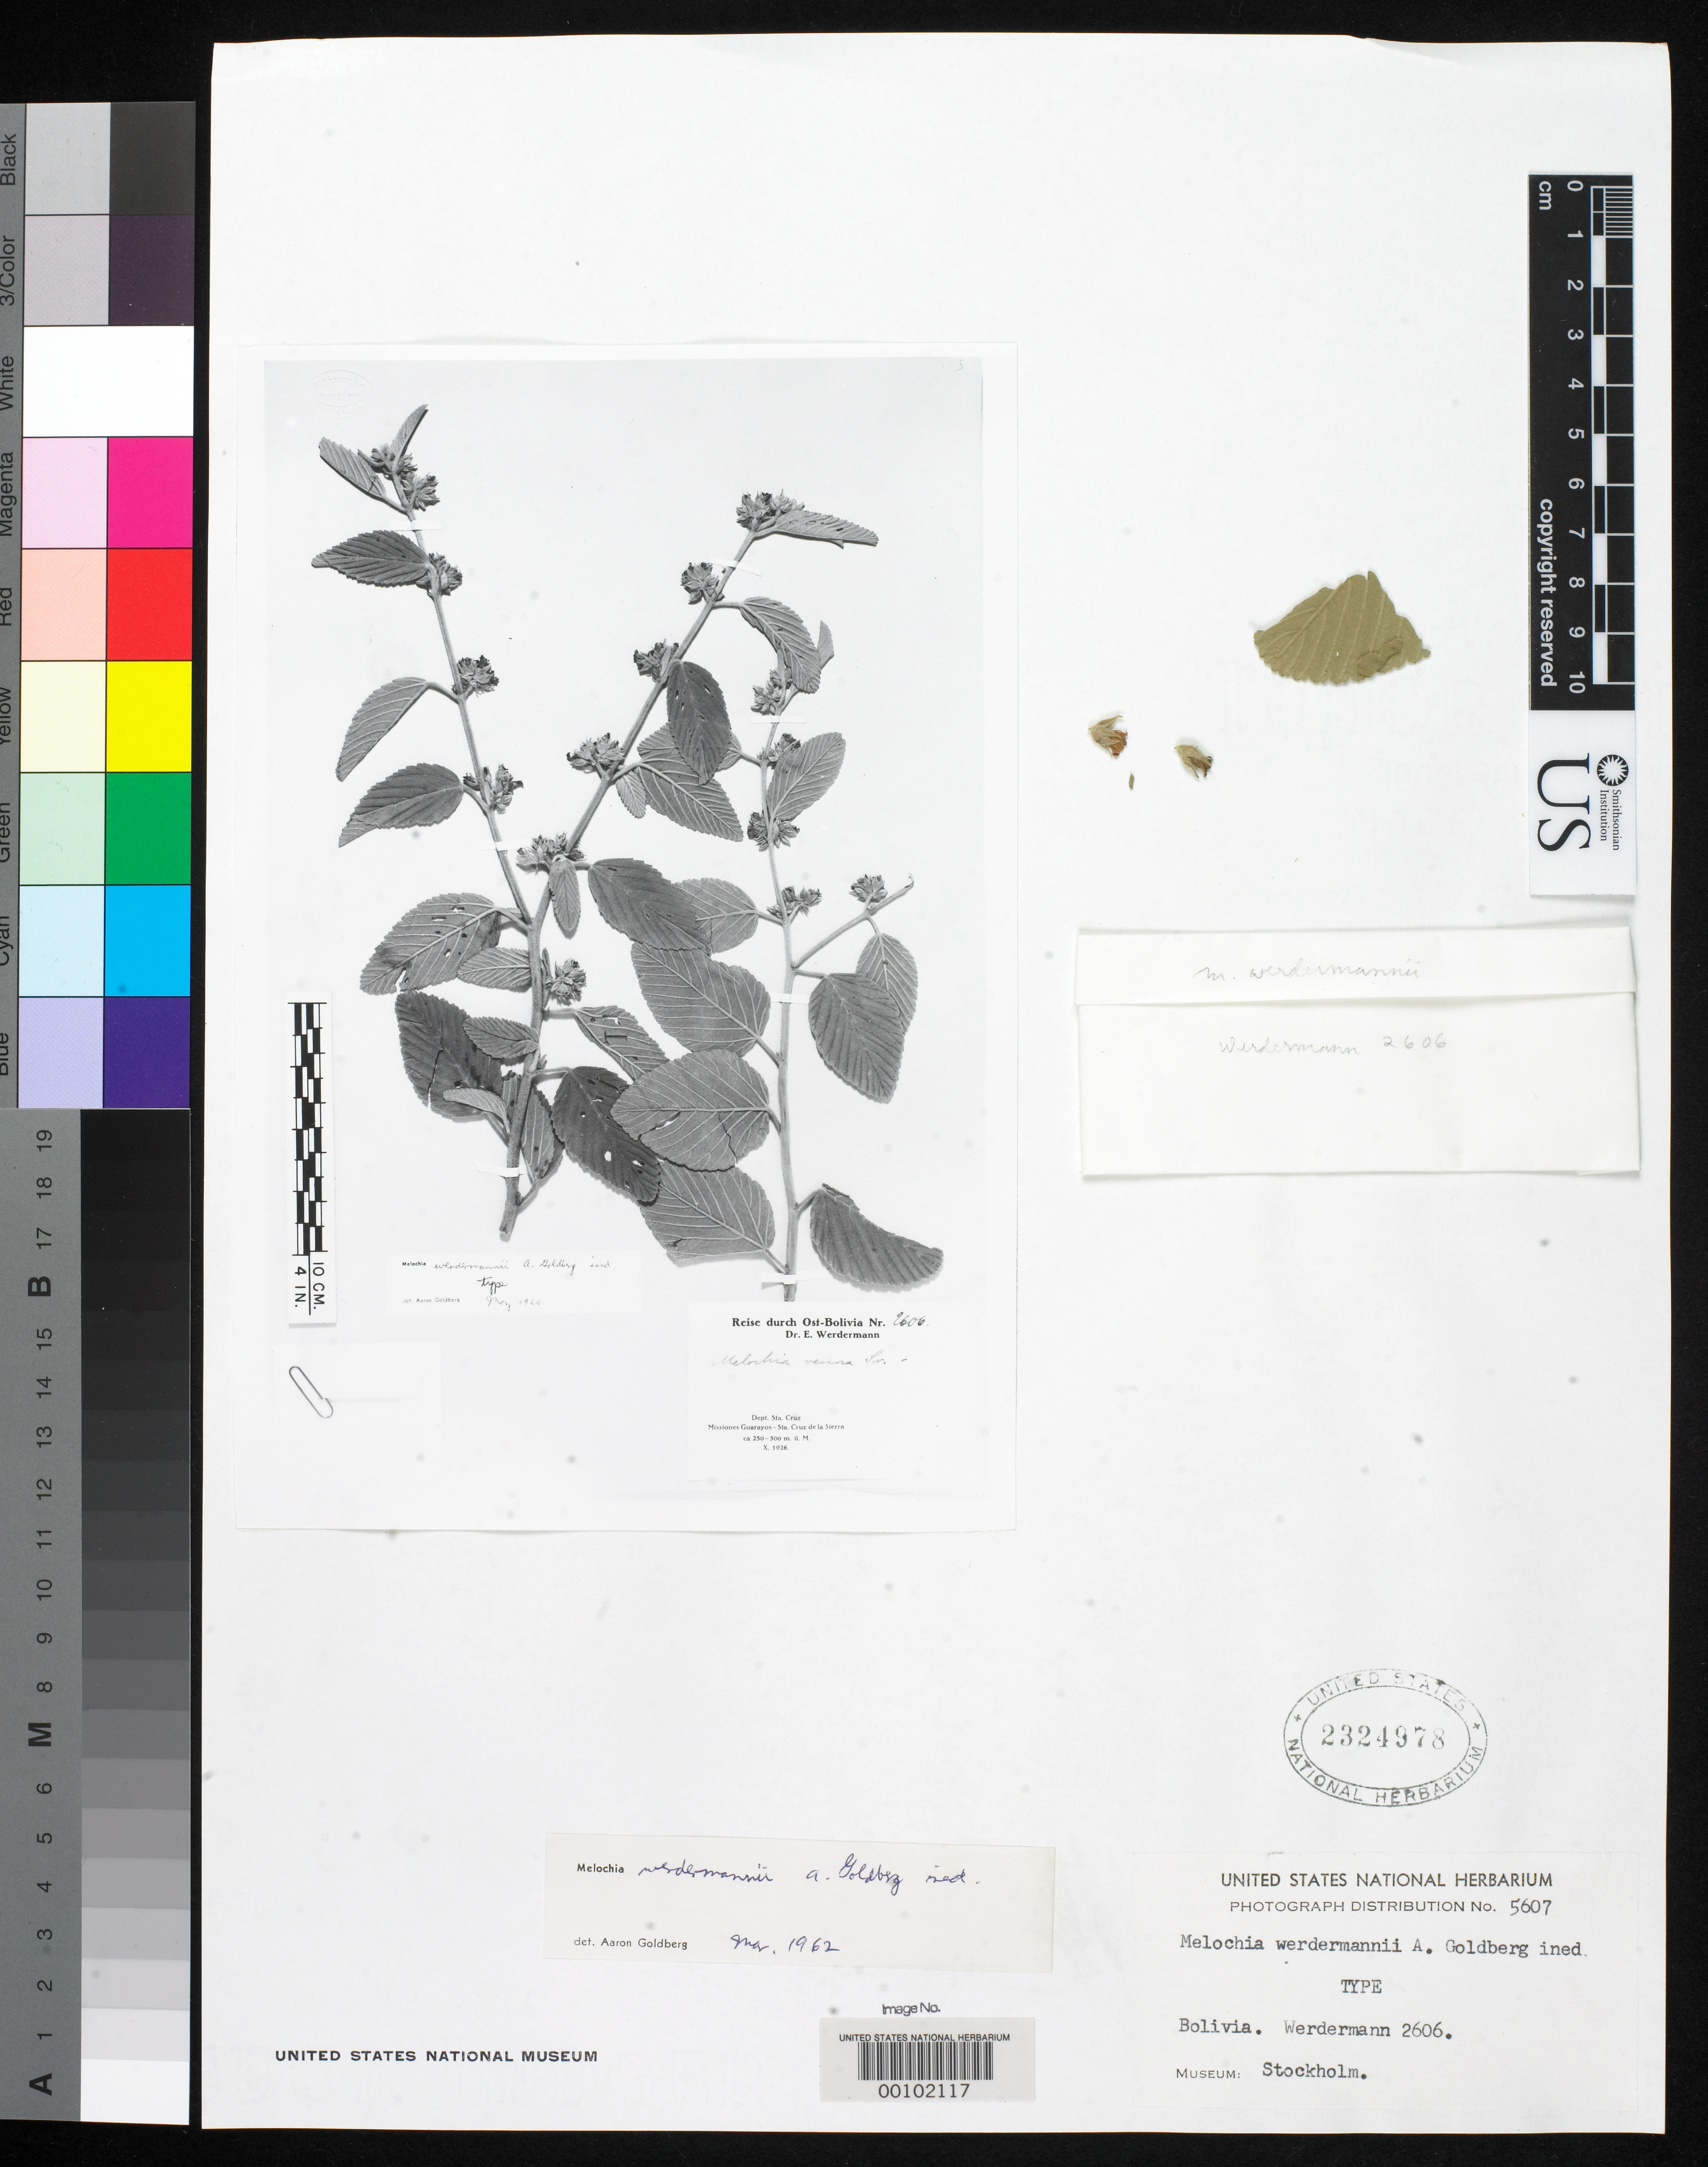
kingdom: Plantae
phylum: Tracheophyta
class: Magnoliopsida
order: Malvales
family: Malvaceae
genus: Melochia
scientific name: Melochia werdermannii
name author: Goldberg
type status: Isotype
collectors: E. Werdermann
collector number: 2606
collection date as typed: Oct 1926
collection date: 1926-10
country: Bolivia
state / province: Santa Cruz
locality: Missiones Guarayos.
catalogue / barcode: US 2324978